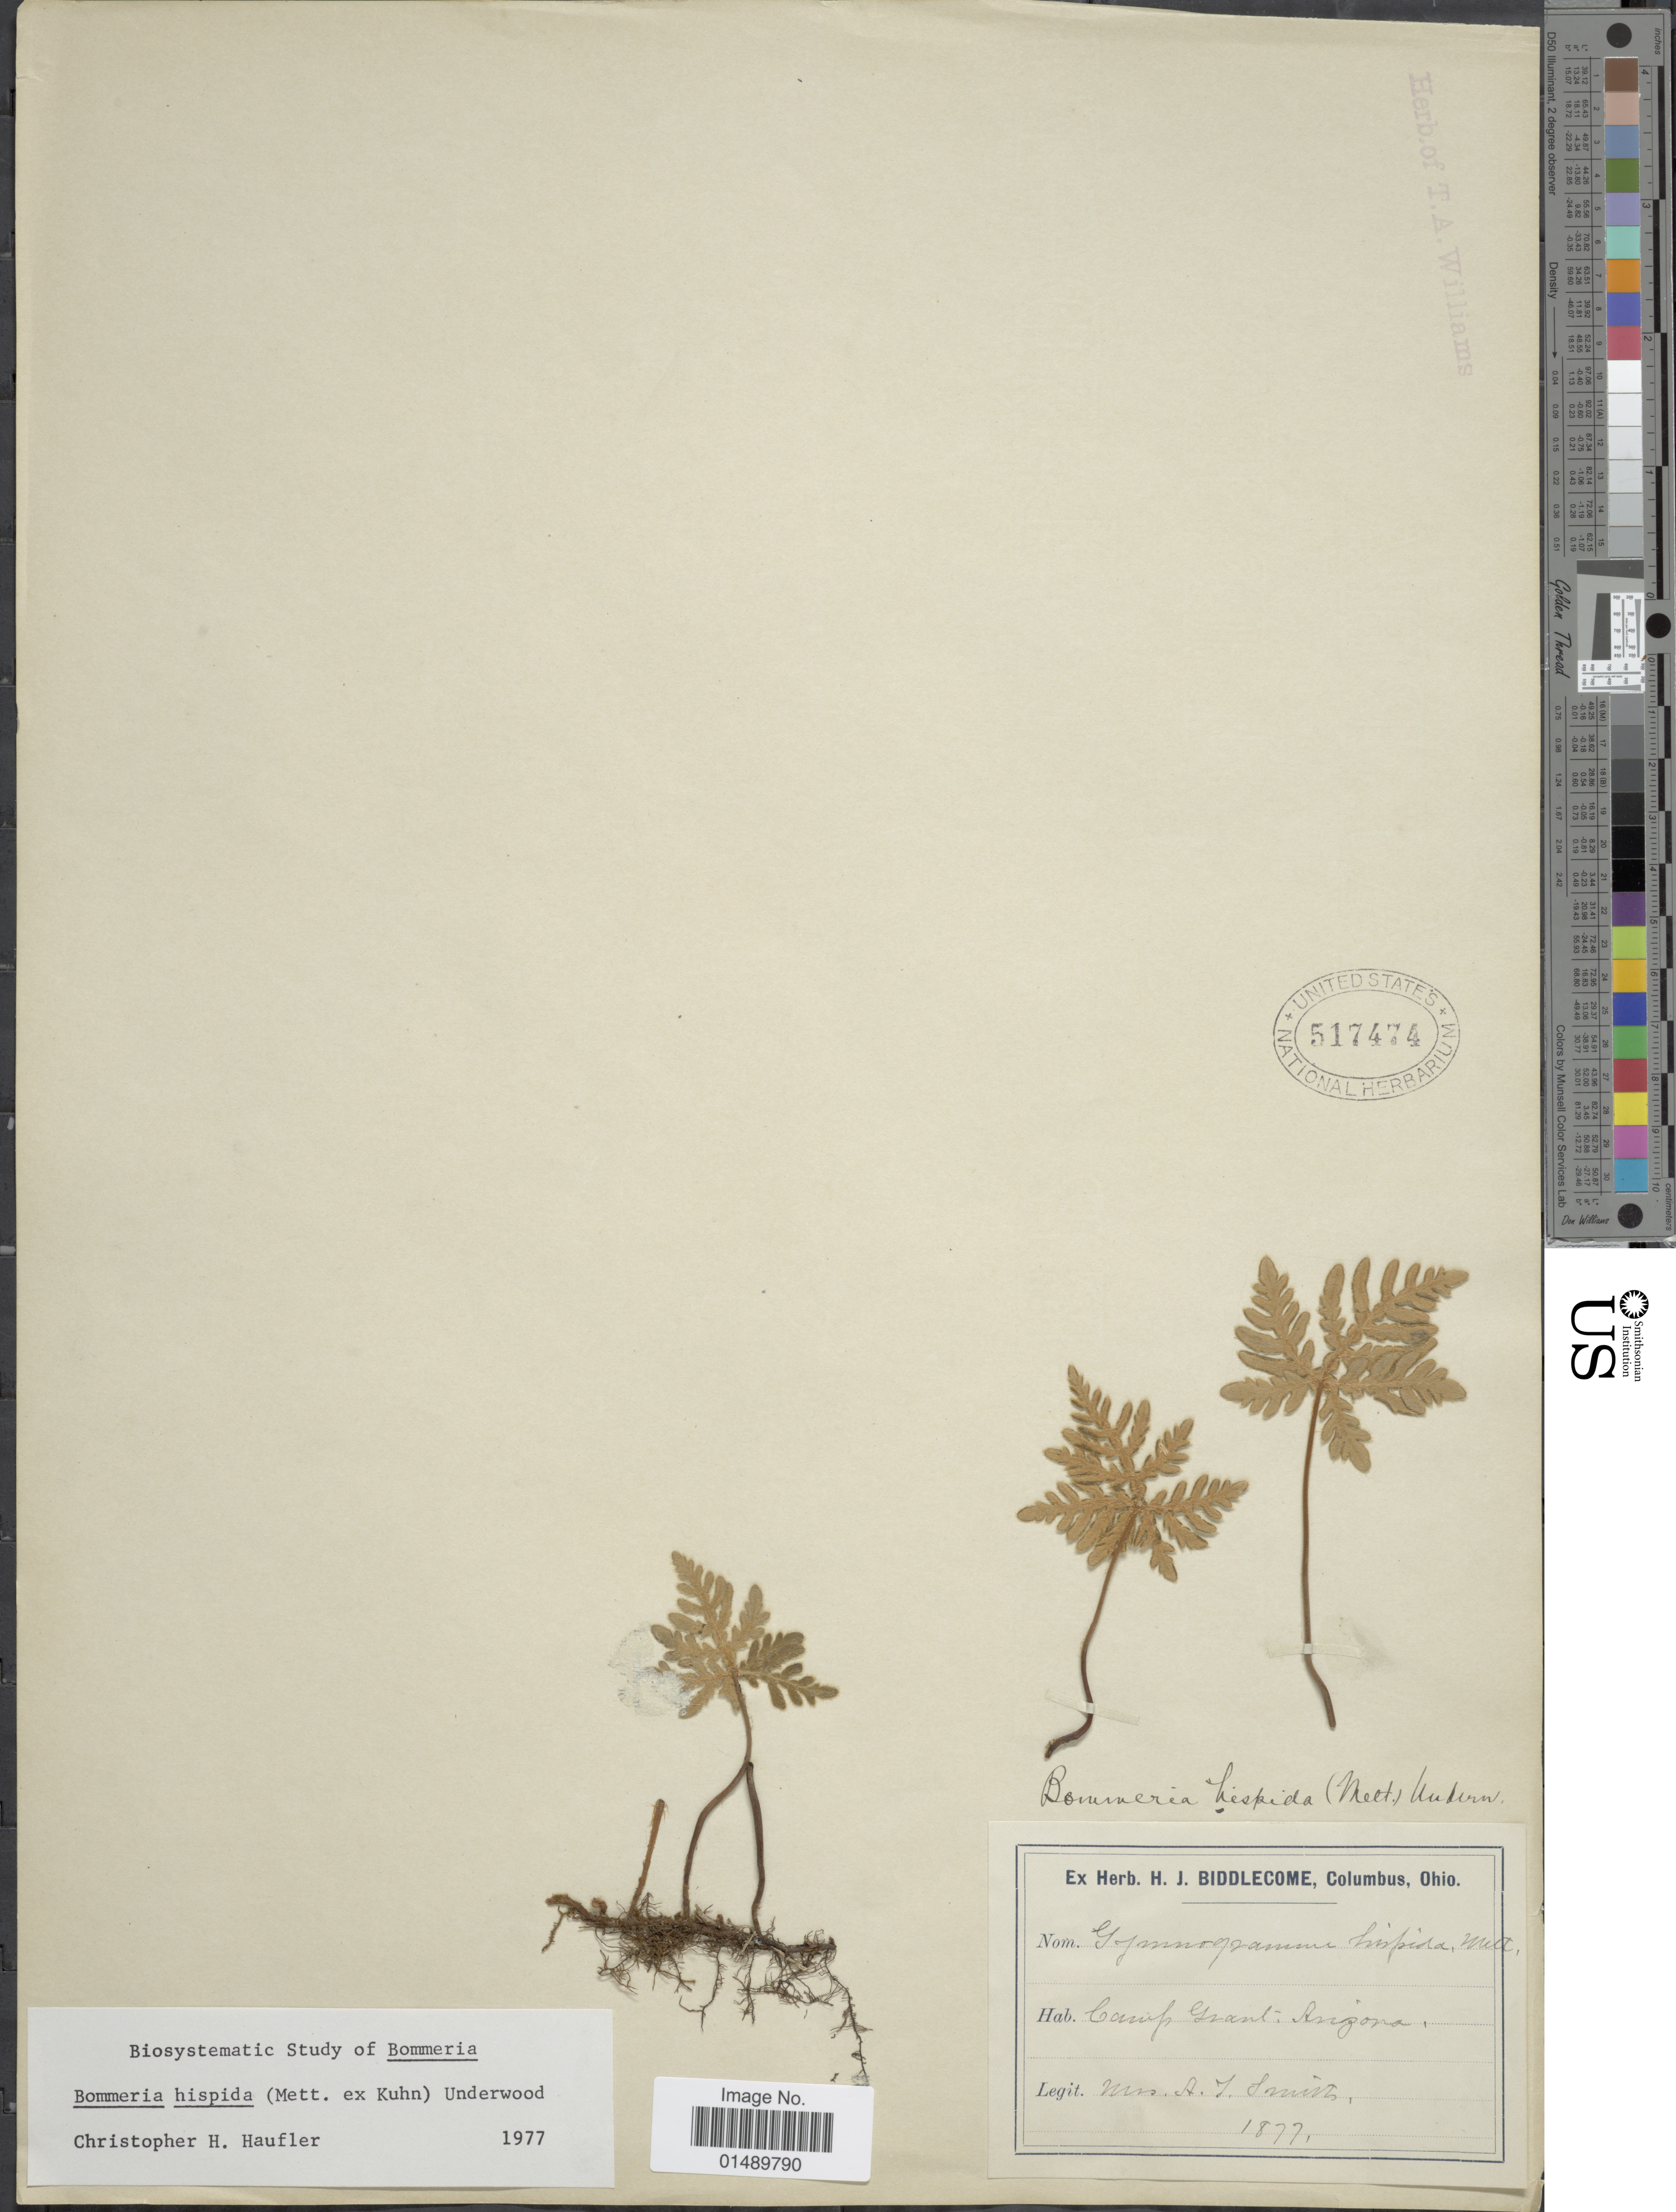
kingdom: Plantae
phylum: Tracheophyta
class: Polypodiopsida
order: Polypodiales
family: Pteridaceae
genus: Bommeria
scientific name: Bommeria hispida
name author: (Mett. ex Kuhn) Underw.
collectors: A. J. Smith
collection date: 1877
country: United States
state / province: Arizona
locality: Arizona, Camp Grant.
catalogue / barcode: US 517474